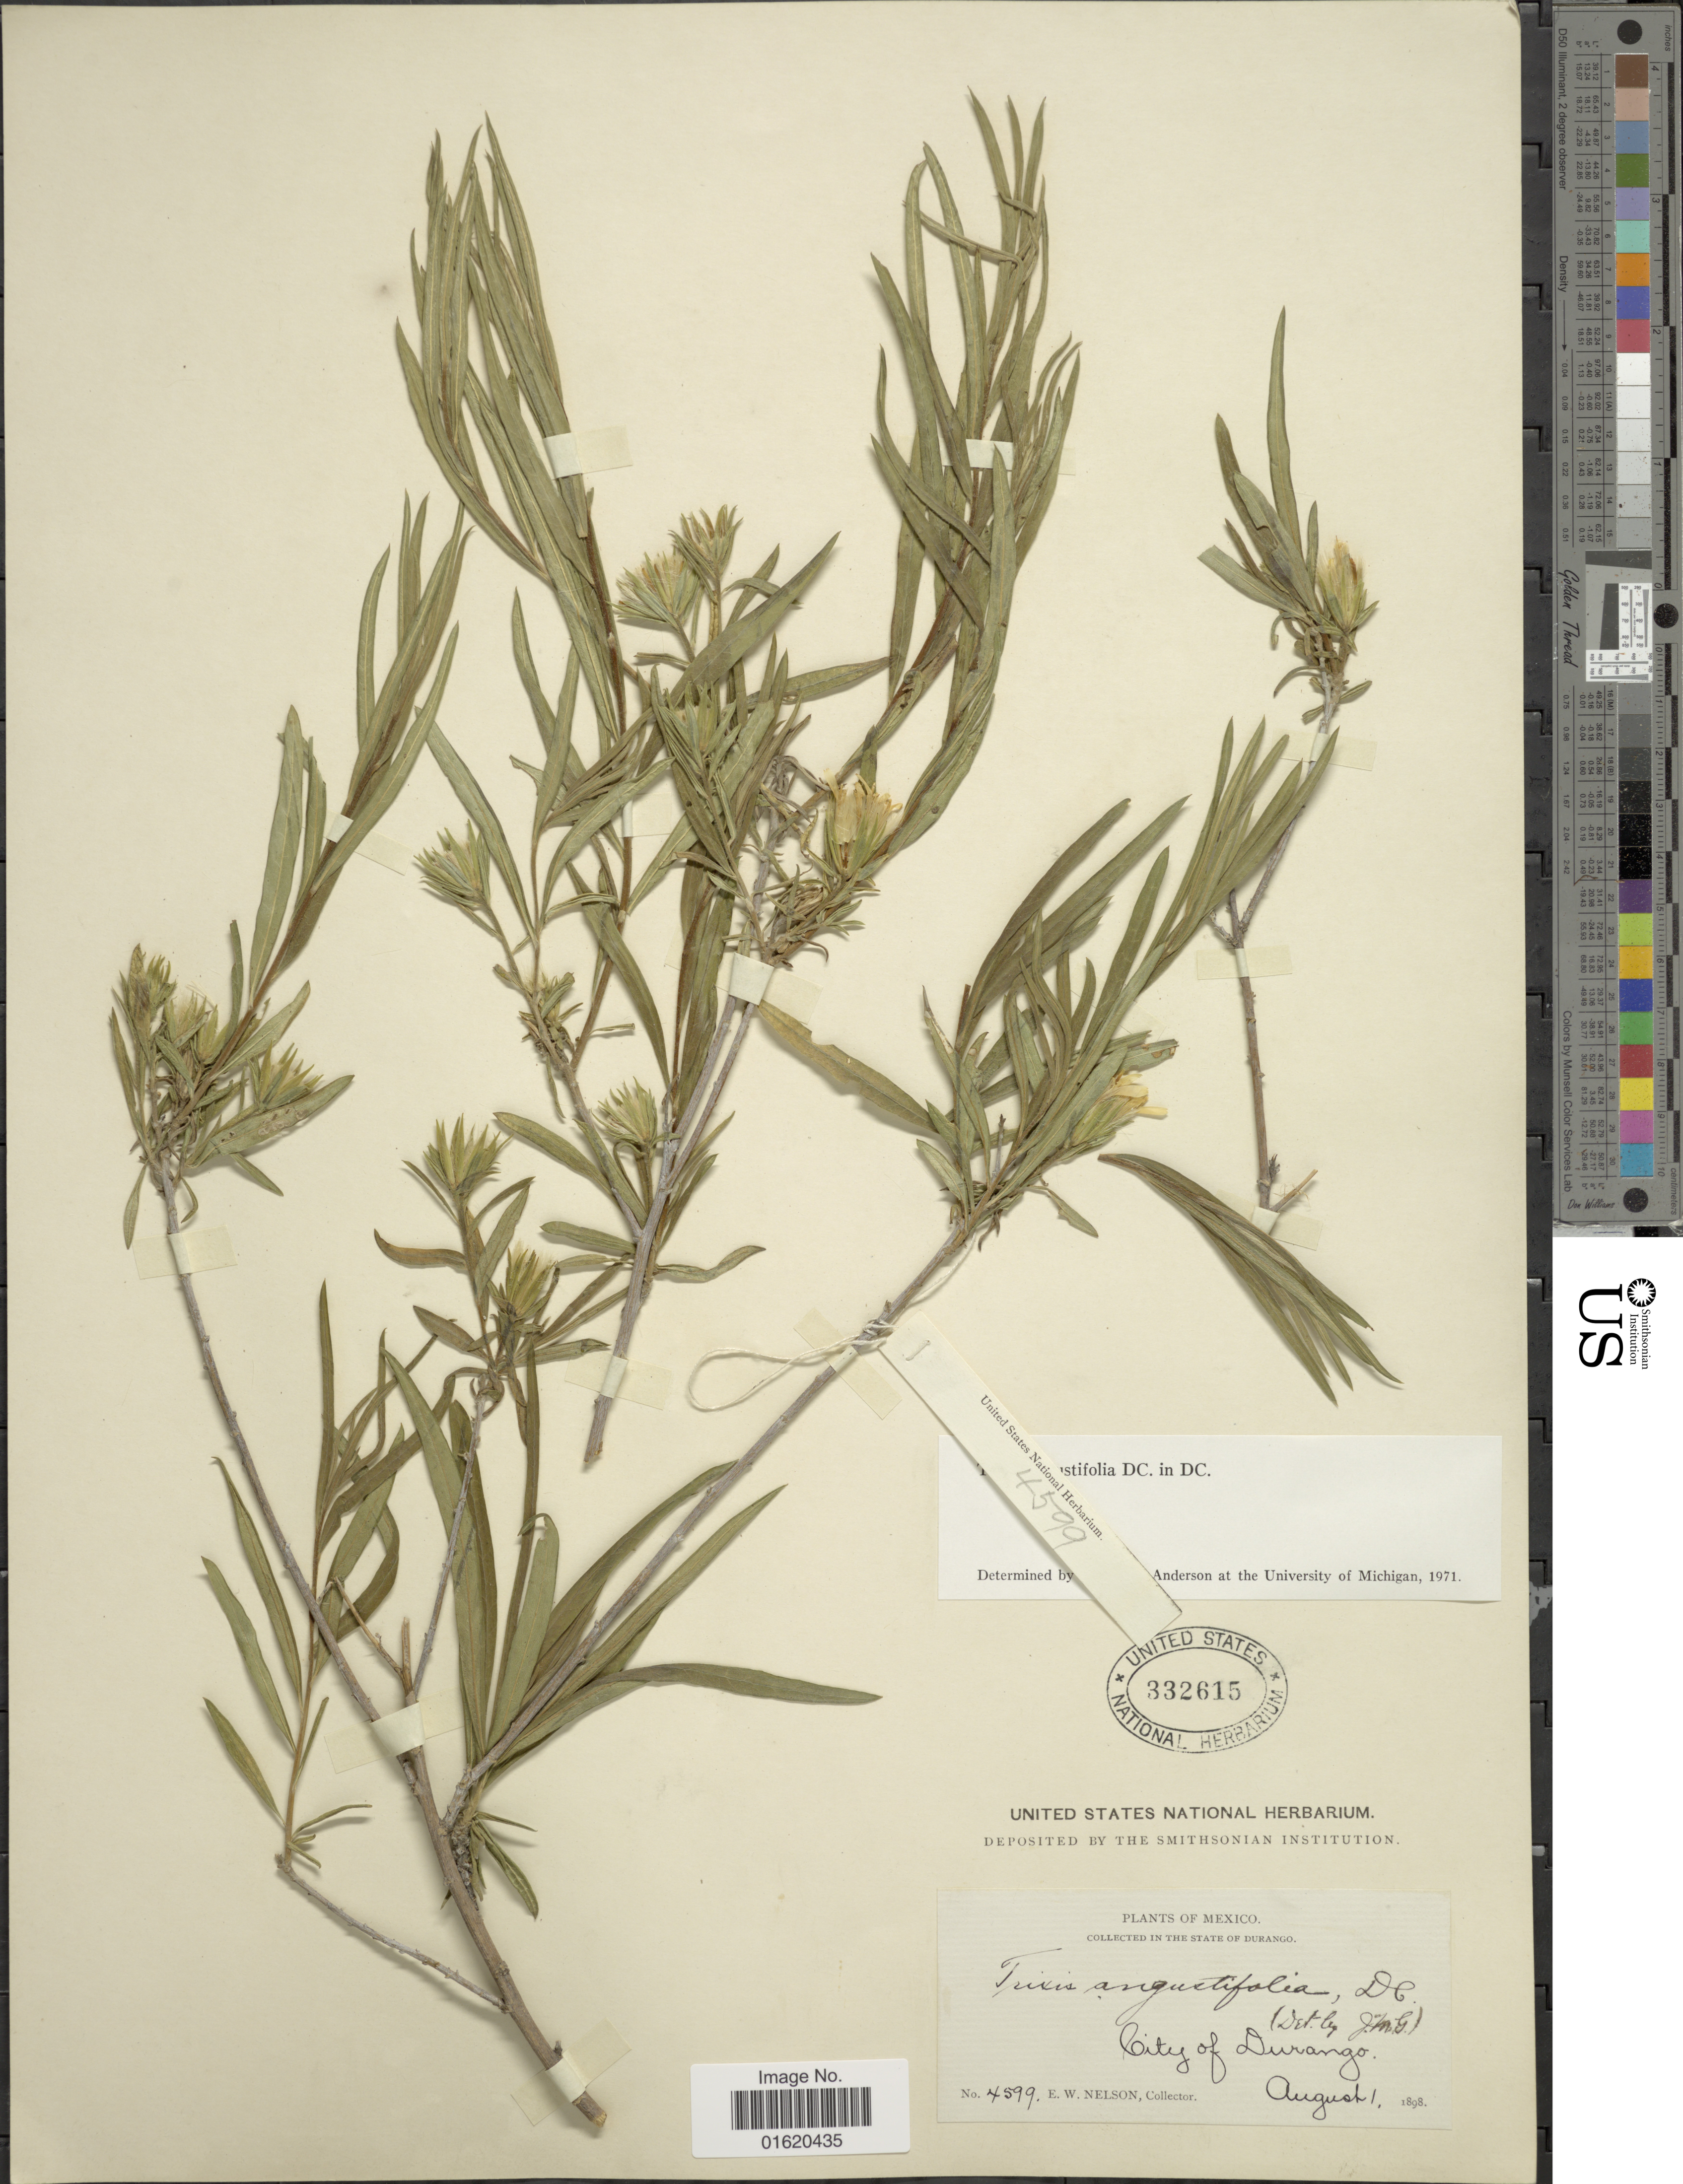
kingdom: Plantae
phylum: Tracheophyta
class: Magnoliopsida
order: Asterales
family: Asteraceae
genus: Trixis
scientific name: Trixis angustifolia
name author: DC.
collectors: E. W. Nelson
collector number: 4599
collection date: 1898-08-01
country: Mexico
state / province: Durango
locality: City of Durango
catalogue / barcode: US 332615